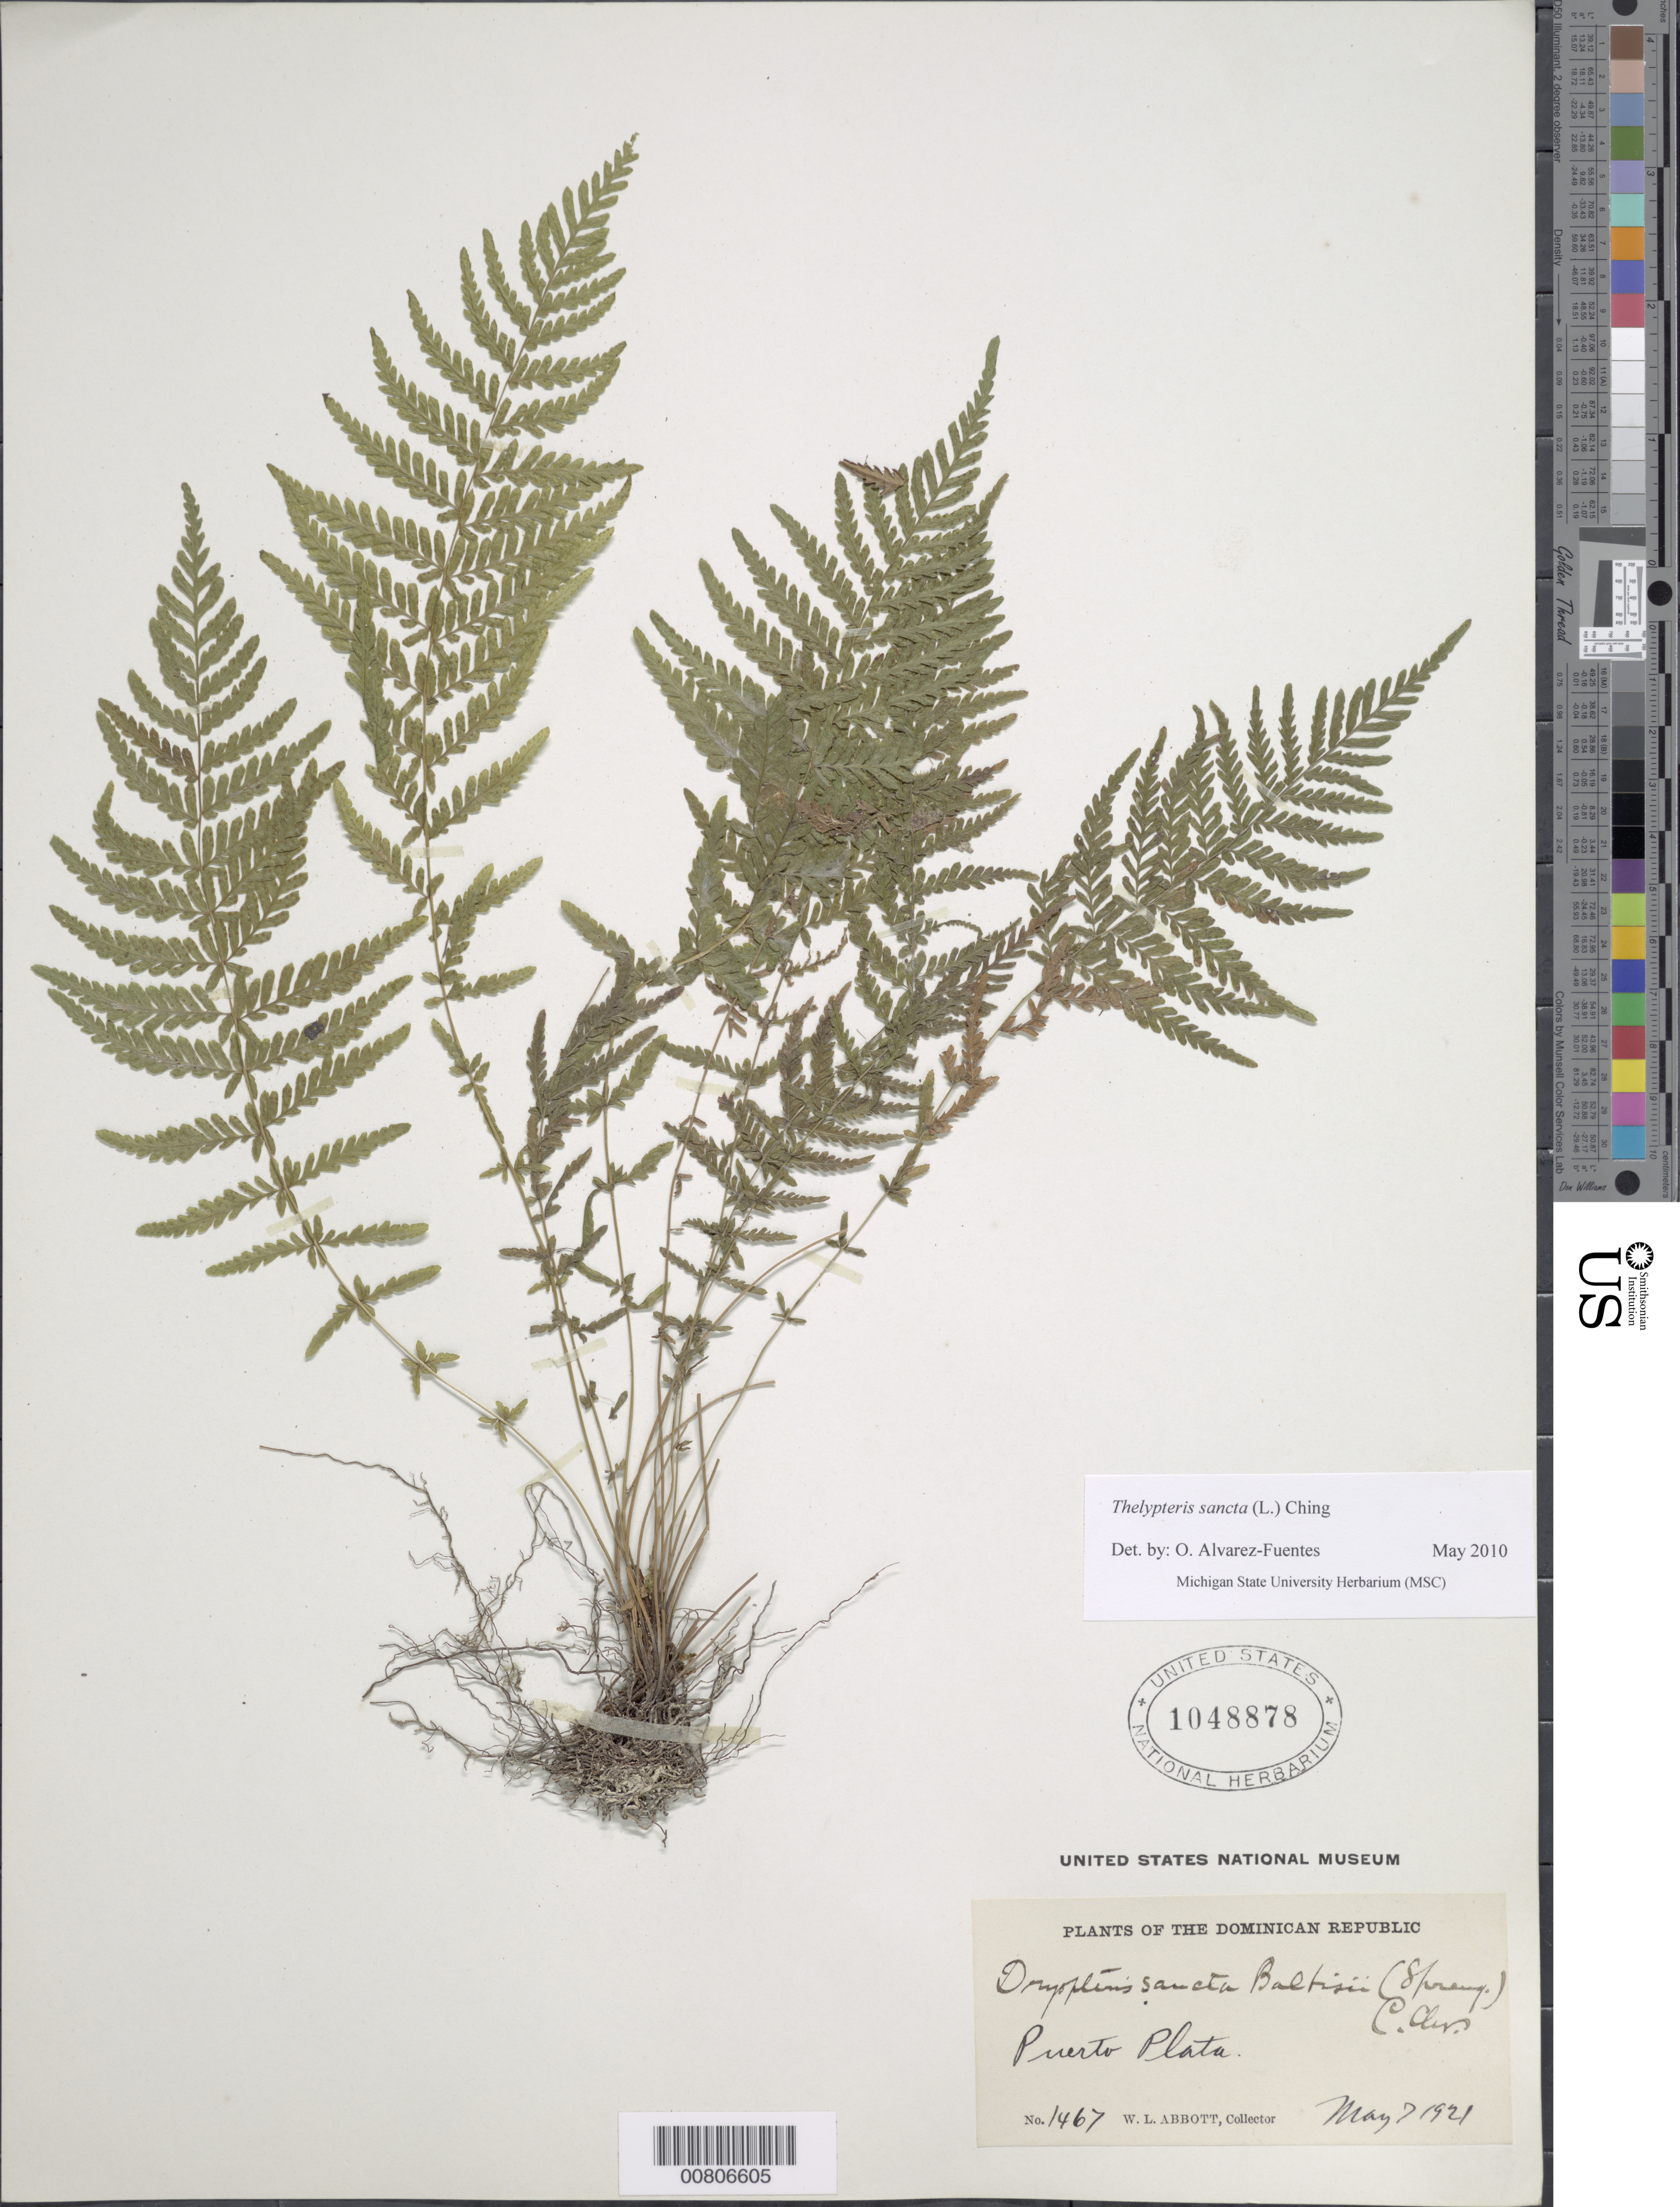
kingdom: Plantae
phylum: Tracheophyta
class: Polypodiopsida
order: Polypodiales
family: Thelypteridaceae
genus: Amauropelta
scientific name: Amauropelta sancta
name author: (L.) Pic. Serm.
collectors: W. L. Abbott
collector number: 1467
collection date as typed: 07 May 1921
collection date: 1921-05-07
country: Dominican Republic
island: Hispaniola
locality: Puerto Plata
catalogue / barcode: US 1048878